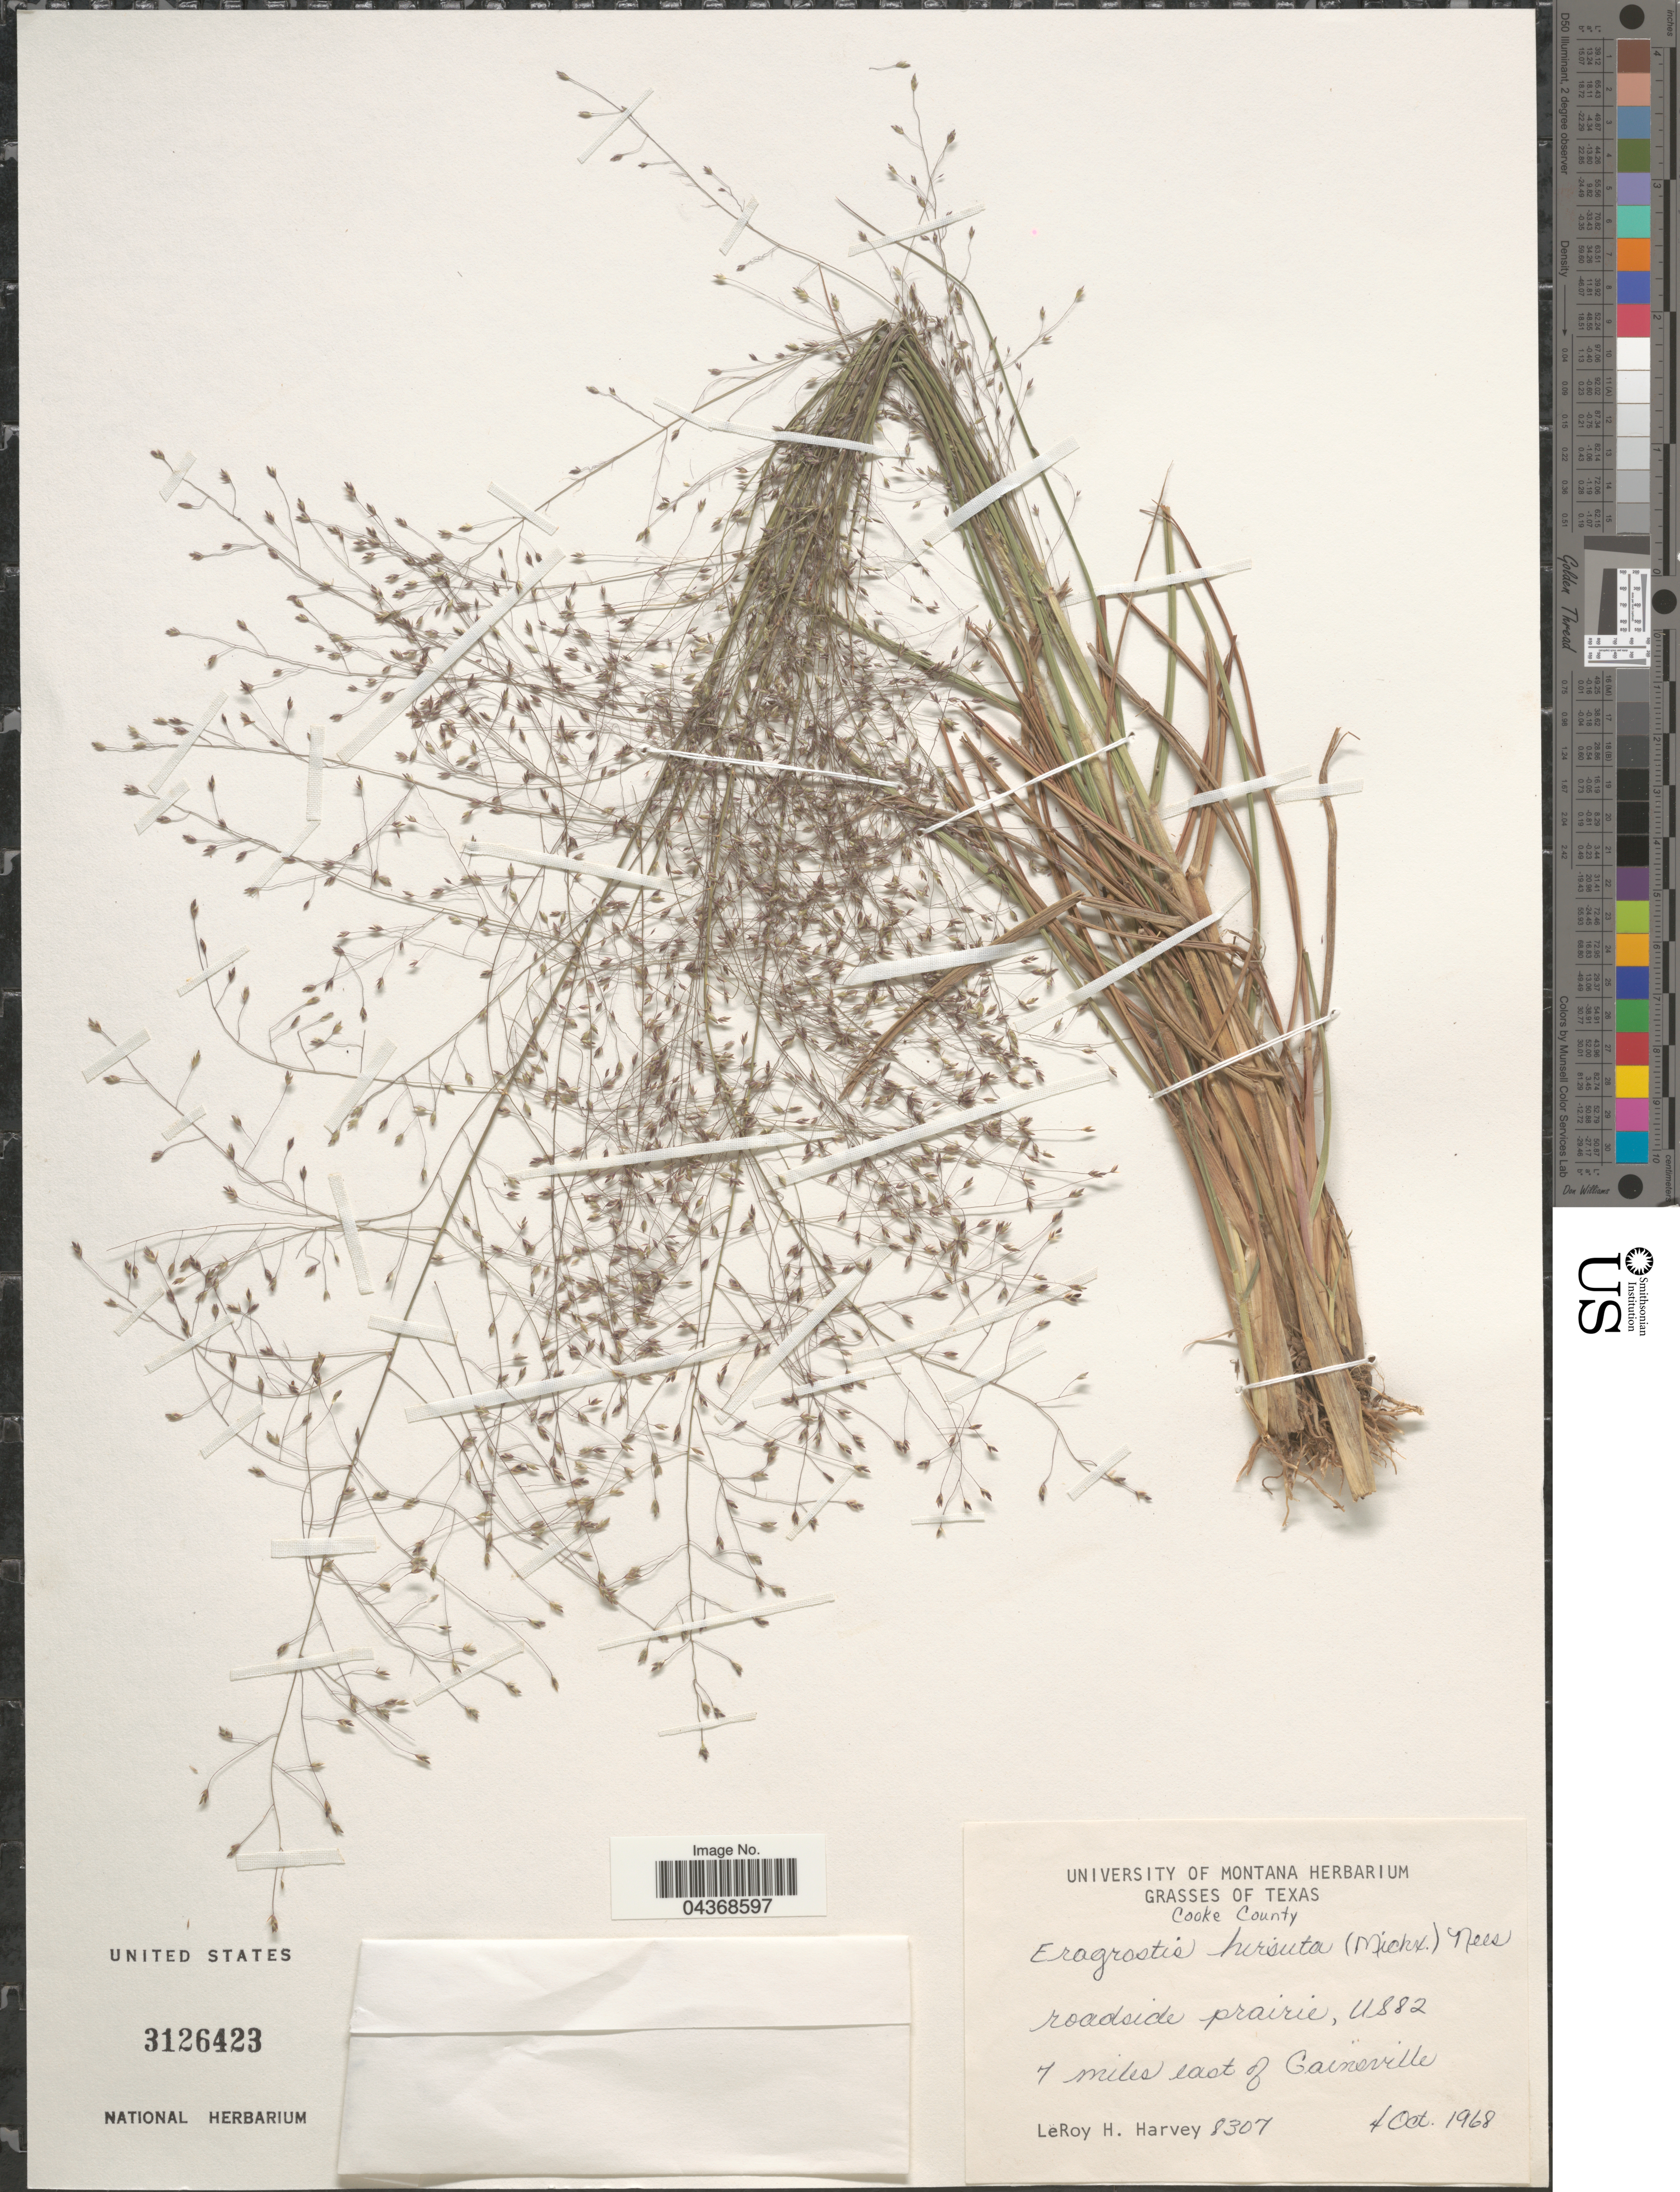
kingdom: Plantae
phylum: Tracheophyta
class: Liliopsida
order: Poales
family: Poaceae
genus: Eragrostis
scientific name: Eragrostis hirsuta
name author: (Michx.) Nees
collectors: L. H. Harvey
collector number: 8307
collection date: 1968-10-04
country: United States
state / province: Texas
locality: Cooke County. US82. 7 miles east of Gainsville.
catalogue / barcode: US 3126423